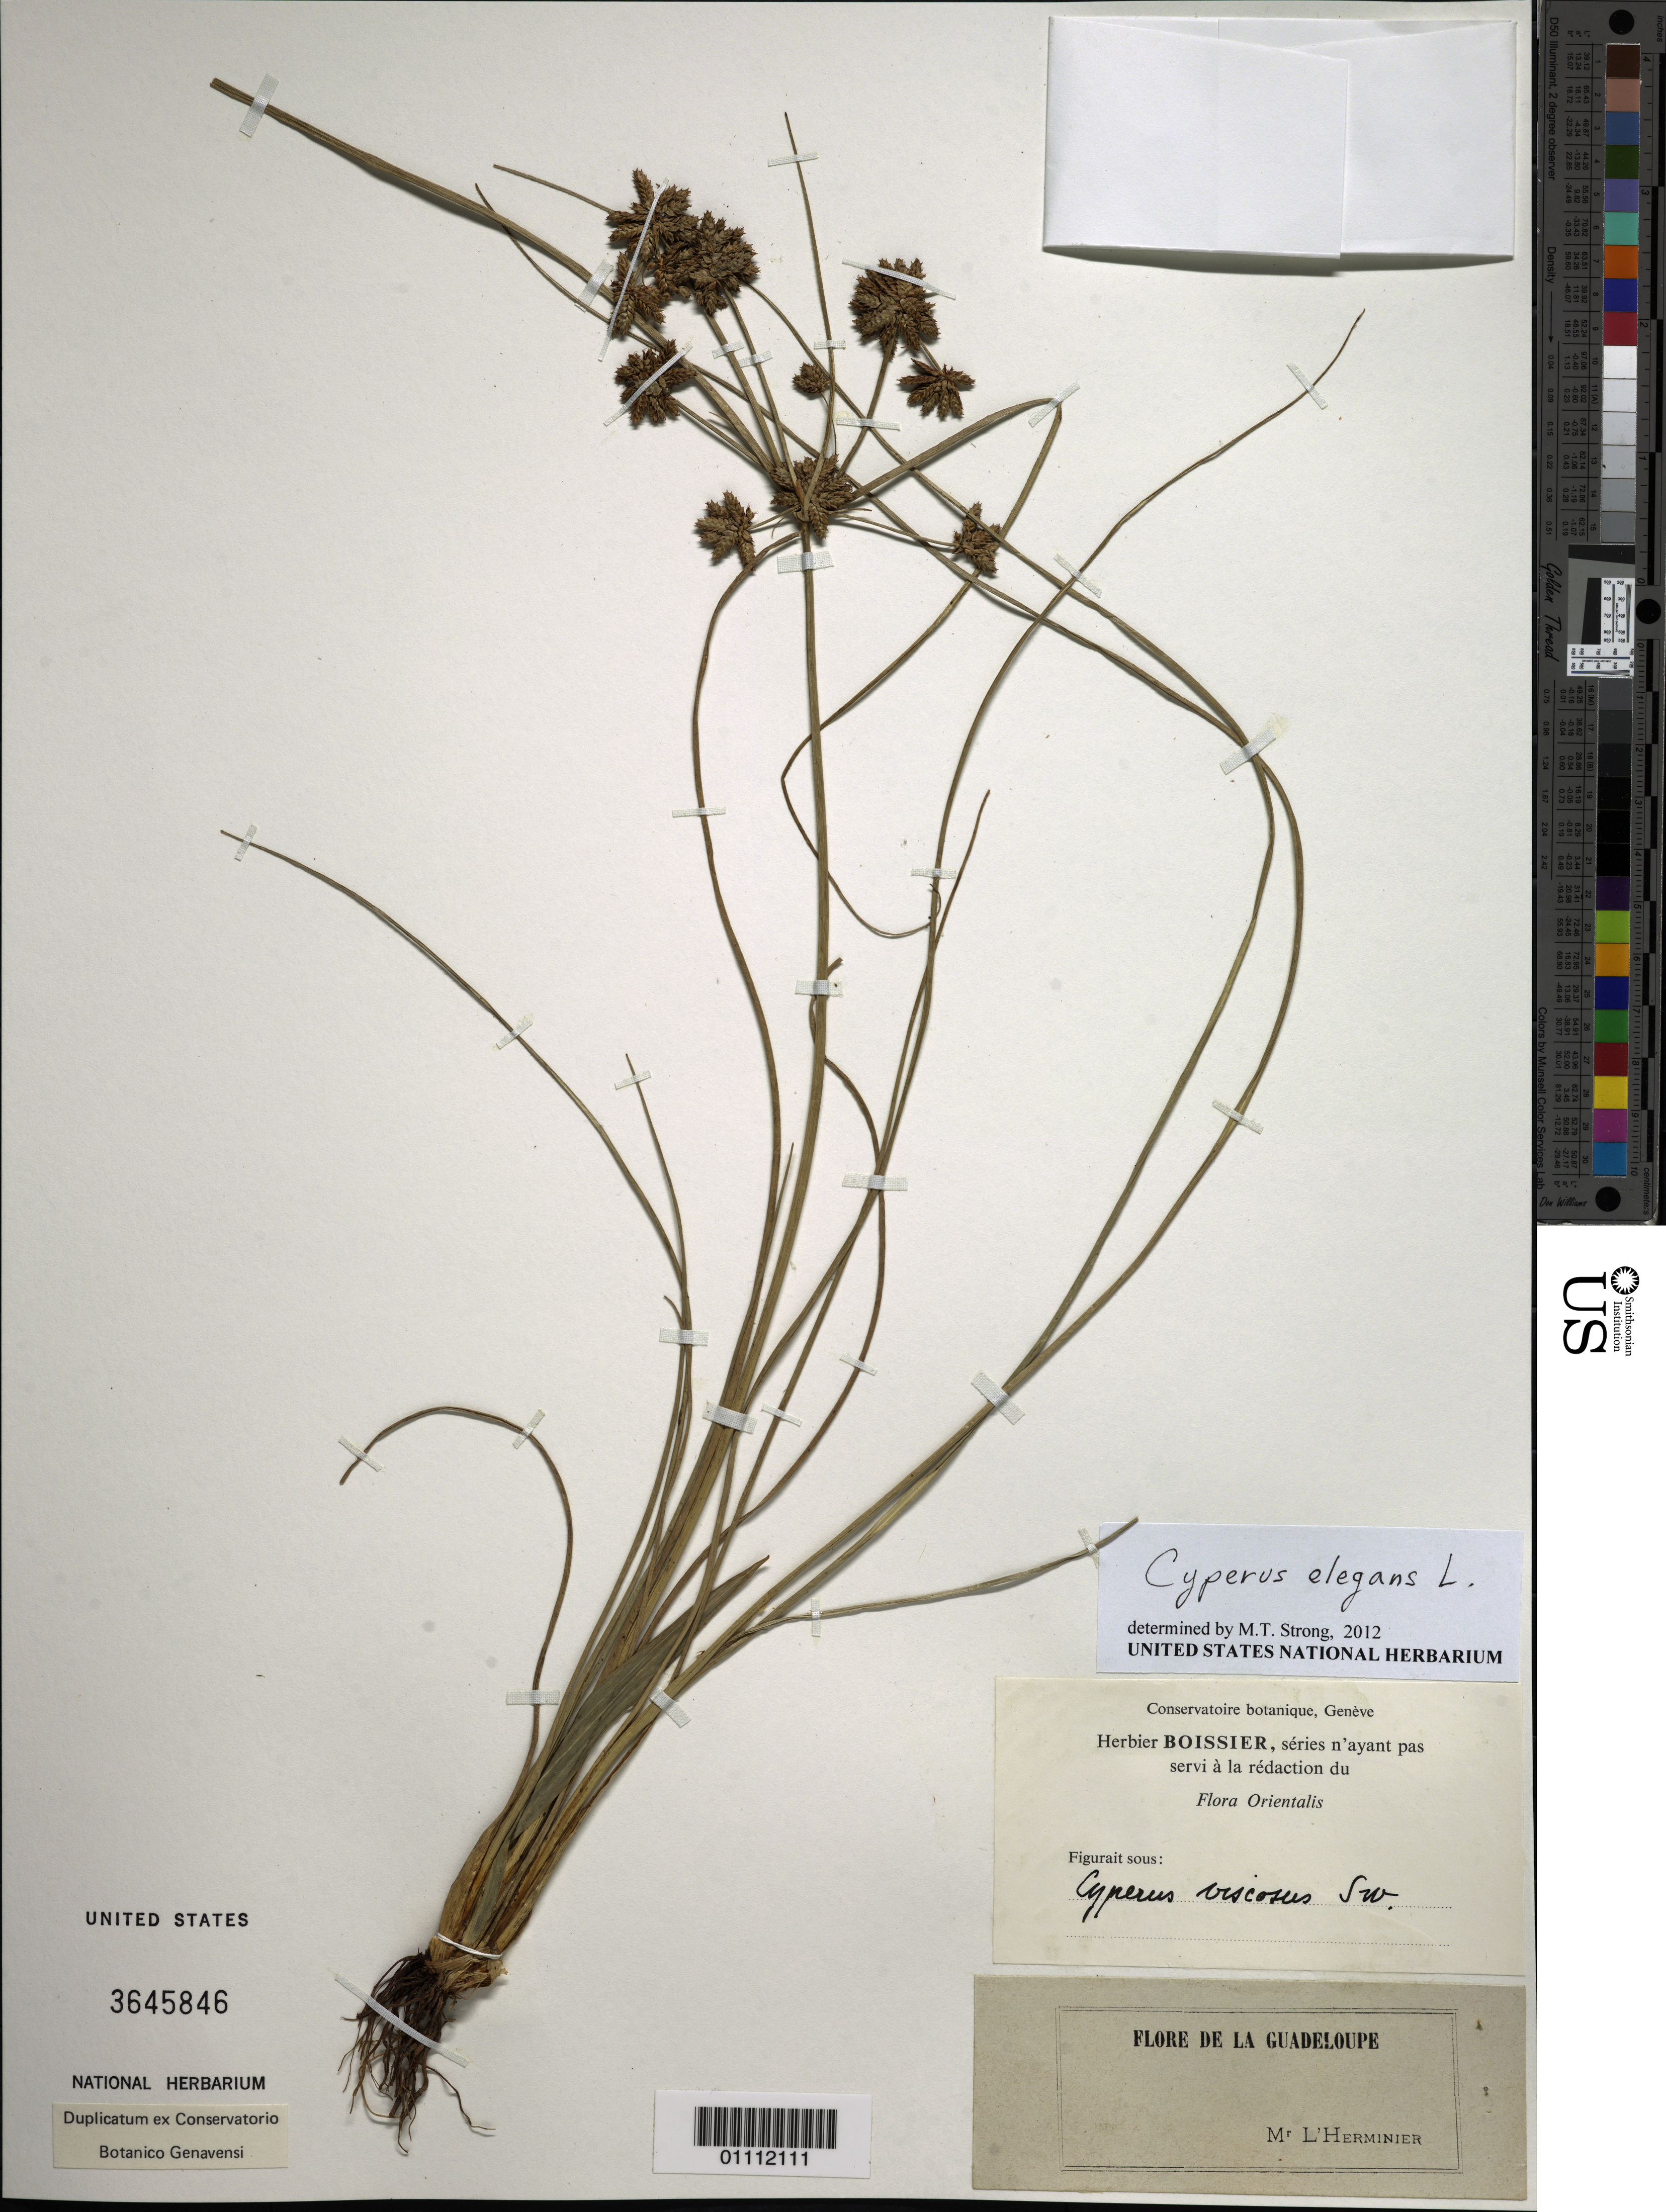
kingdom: Plantae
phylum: Tracheophyta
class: Liliopsida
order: Poales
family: Cyperaceae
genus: Cyperus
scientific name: Cyperus elegans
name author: L.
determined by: Strong, M. T., (US), Smithsonian Institution - National Museum of Natural History (UNITED STATES)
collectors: M. L'Herminier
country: Guadeloupe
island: Basse Terre [Guadeloupe]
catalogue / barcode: US 3645846